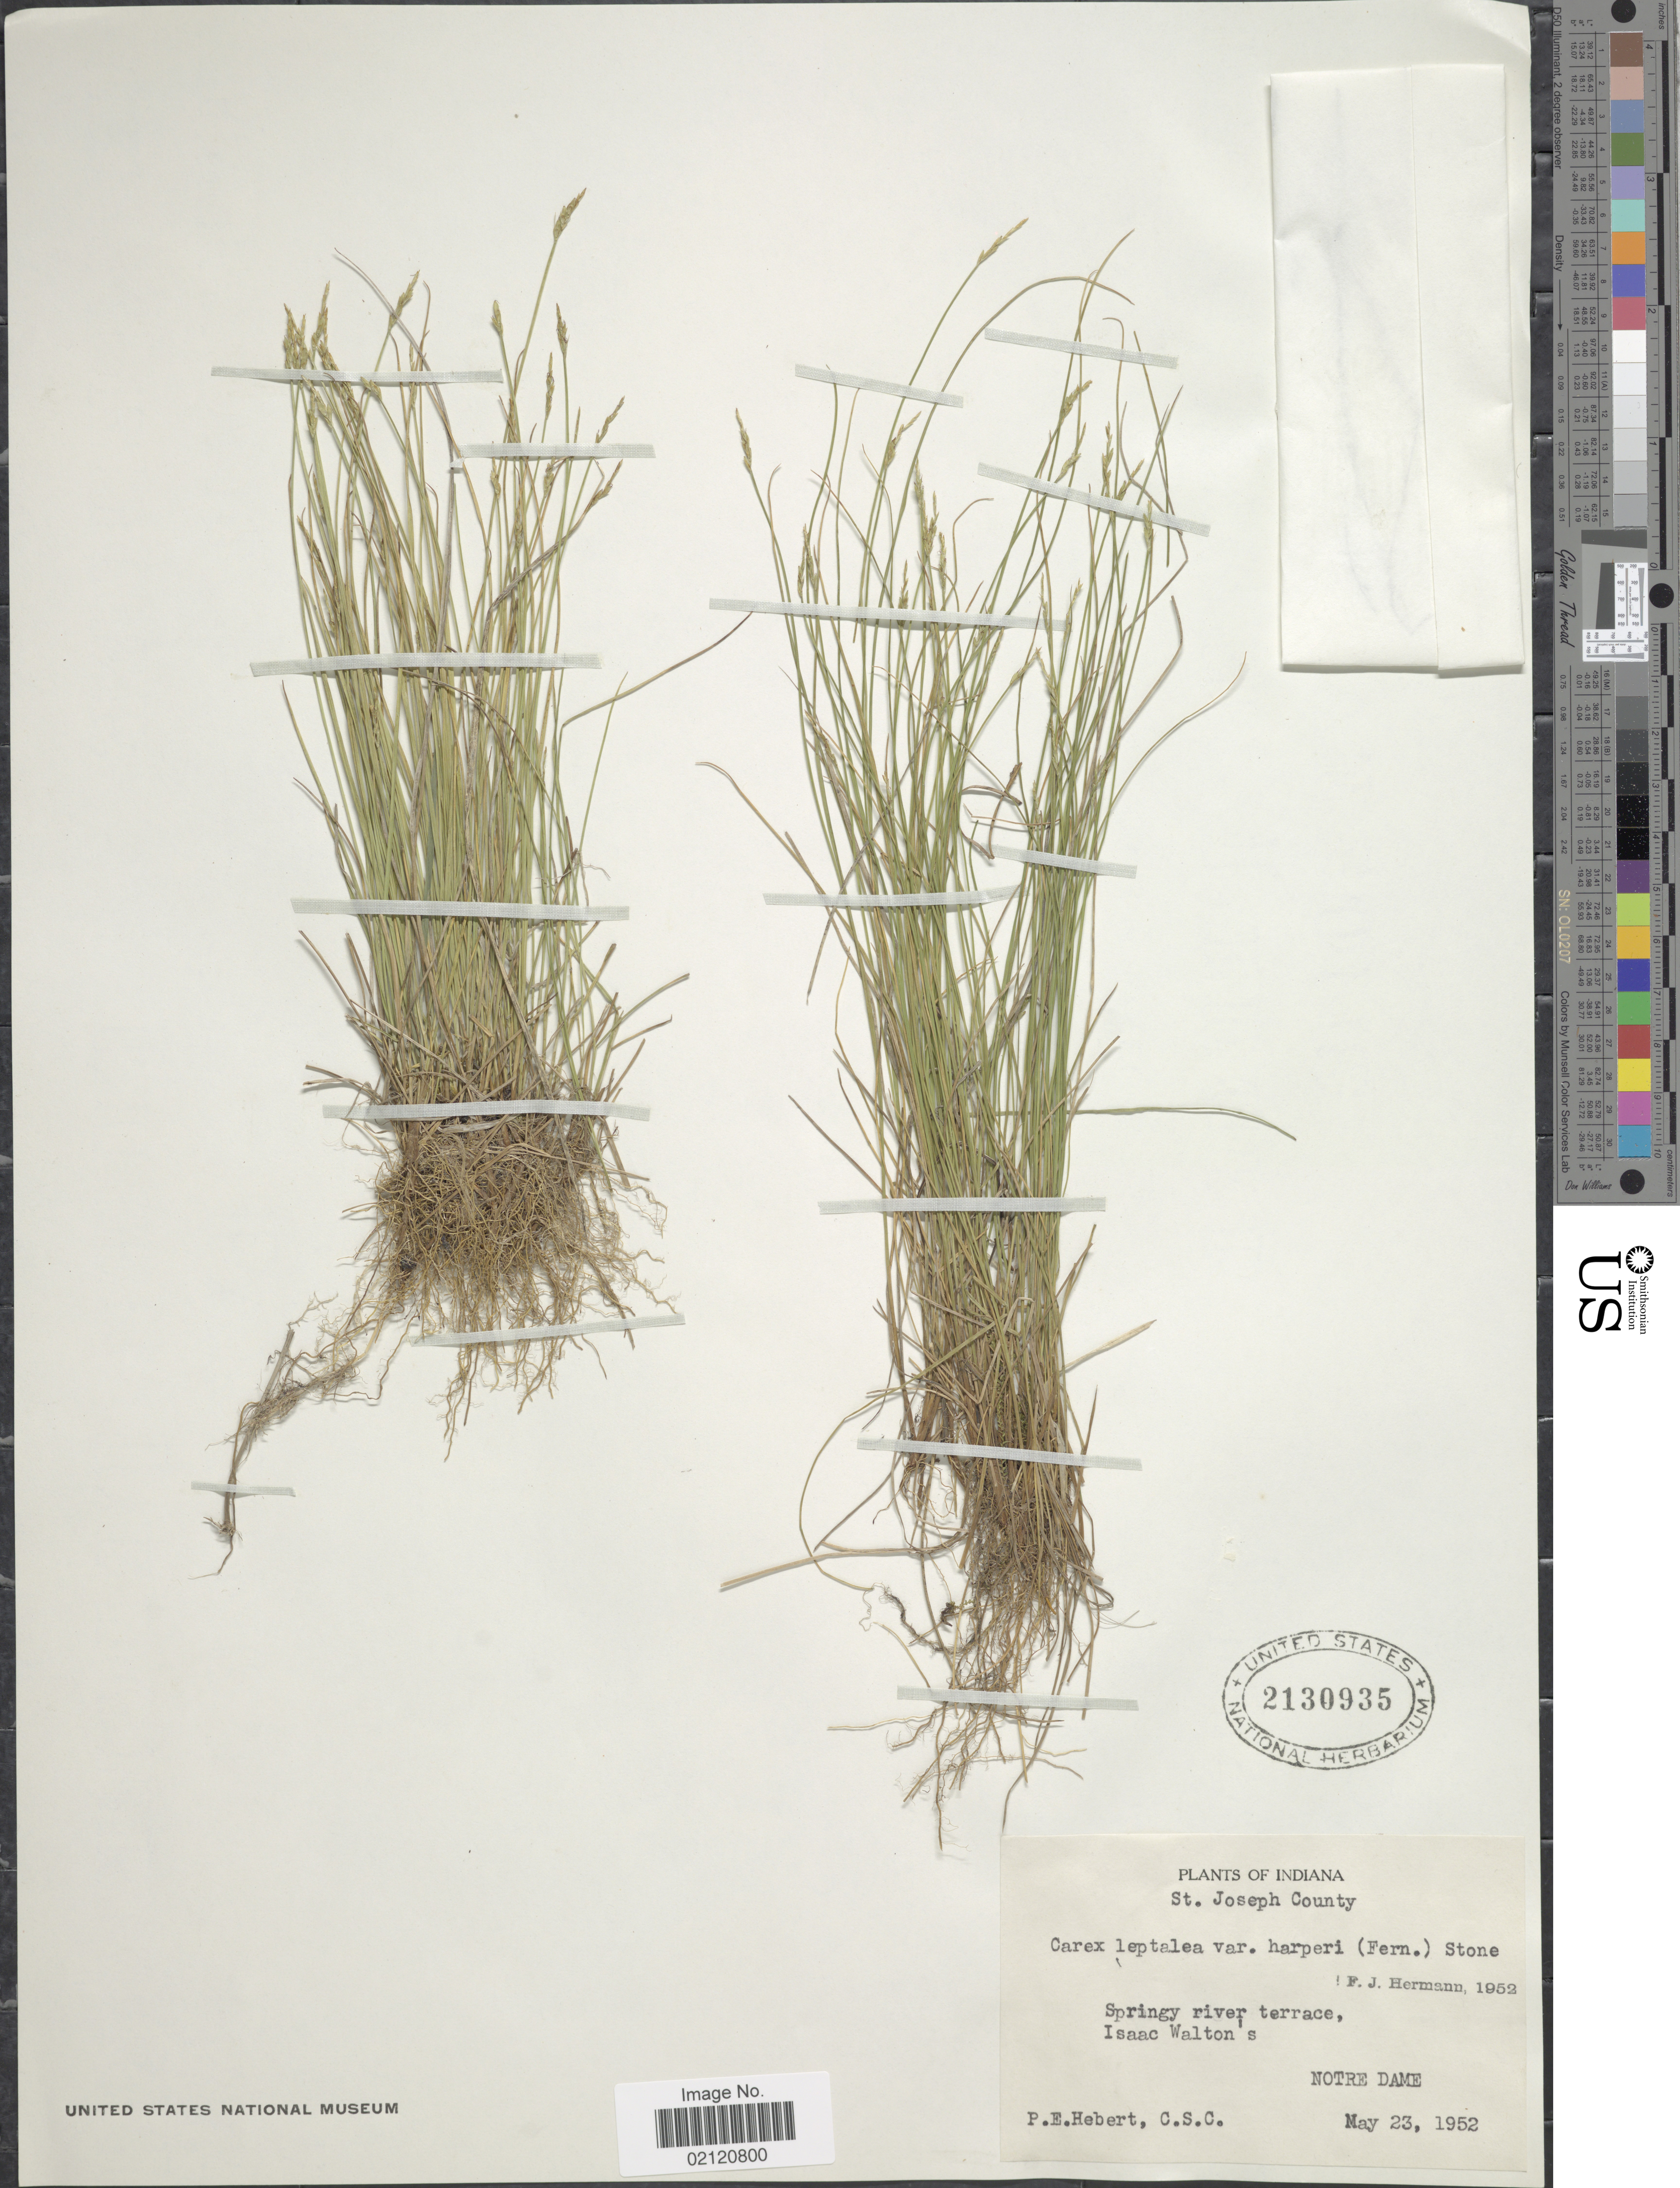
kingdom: Plantae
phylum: Tracheophyta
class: Liliopsida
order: Poales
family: Cyperaceae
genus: Carex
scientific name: Carex leptalea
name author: Wahlenb.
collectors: P. Hebert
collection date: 1952-05-23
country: United States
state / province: Indiana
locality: St. Joseph County, Springy river terrace, Isaac Walton's, Notre Dame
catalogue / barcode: US 2130935